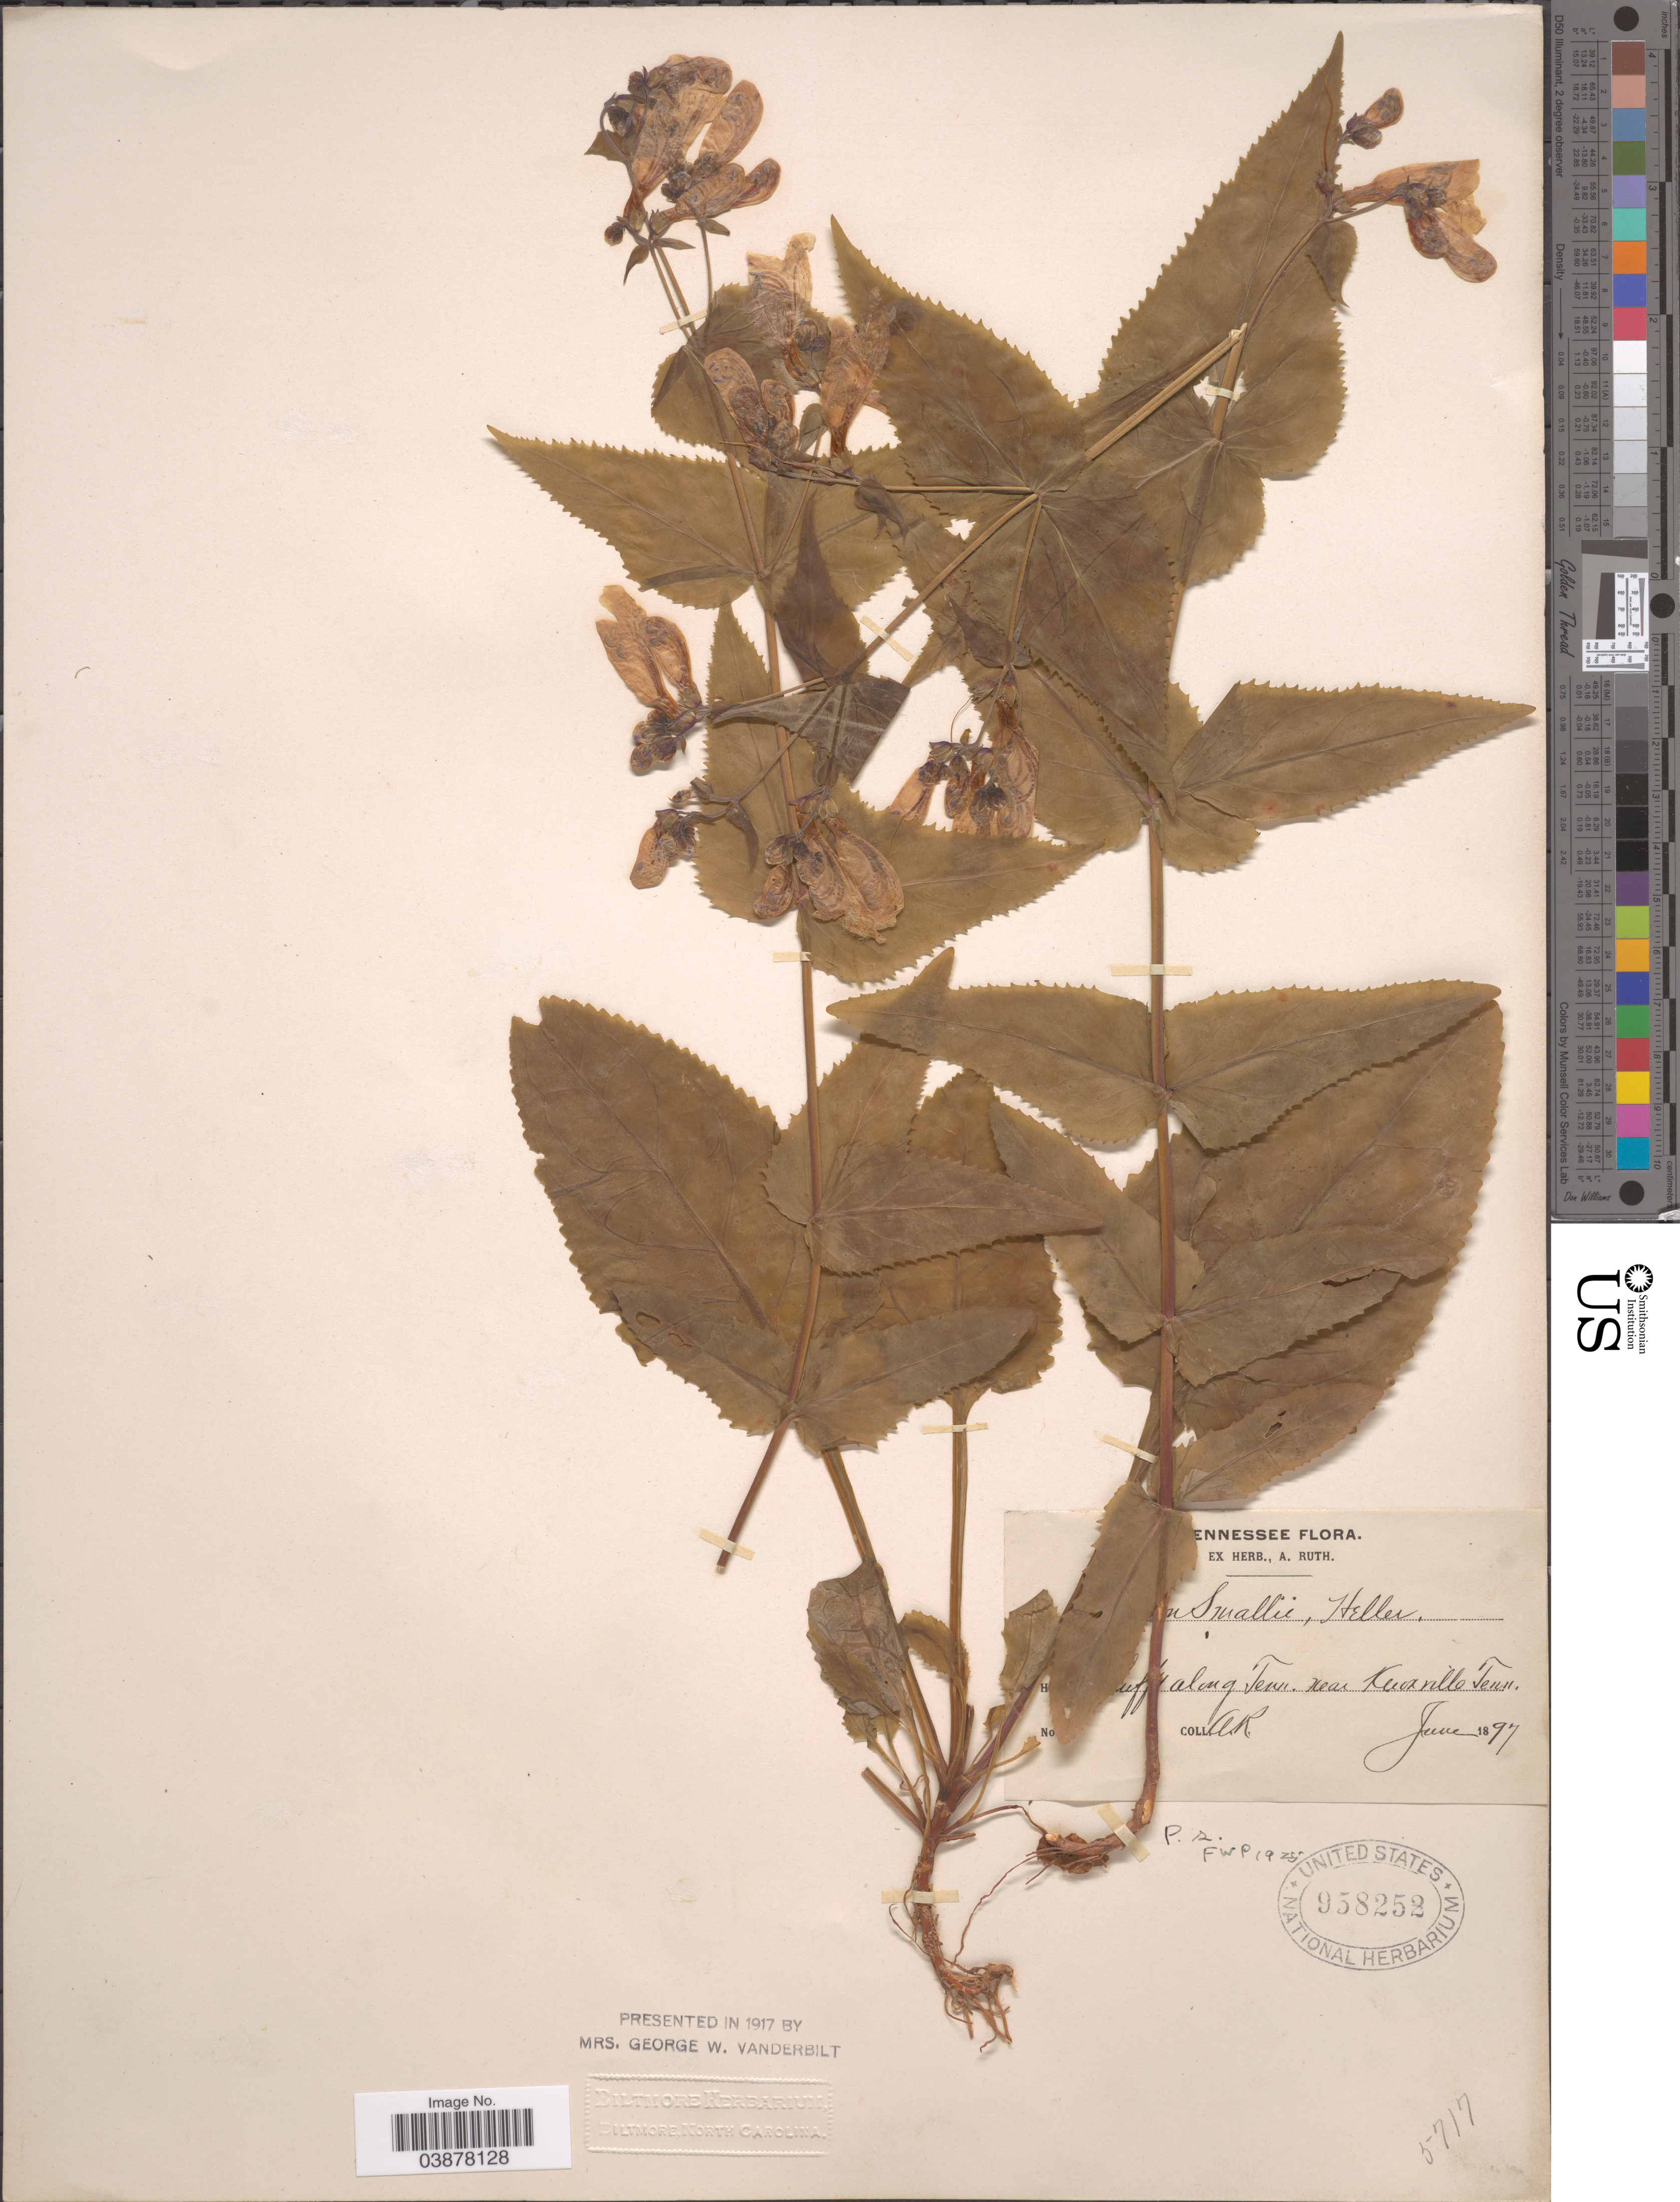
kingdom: Plantae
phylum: Tracheophyta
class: Magnoliopsida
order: Lamiales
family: Plantaginaceae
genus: Penstemon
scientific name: Penstemon smallii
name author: A. Heller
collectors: A. Ruth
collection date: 1897-06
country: United States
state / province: Tennessee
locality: Along Tenn. near Knoxville.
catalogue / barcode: US 958252